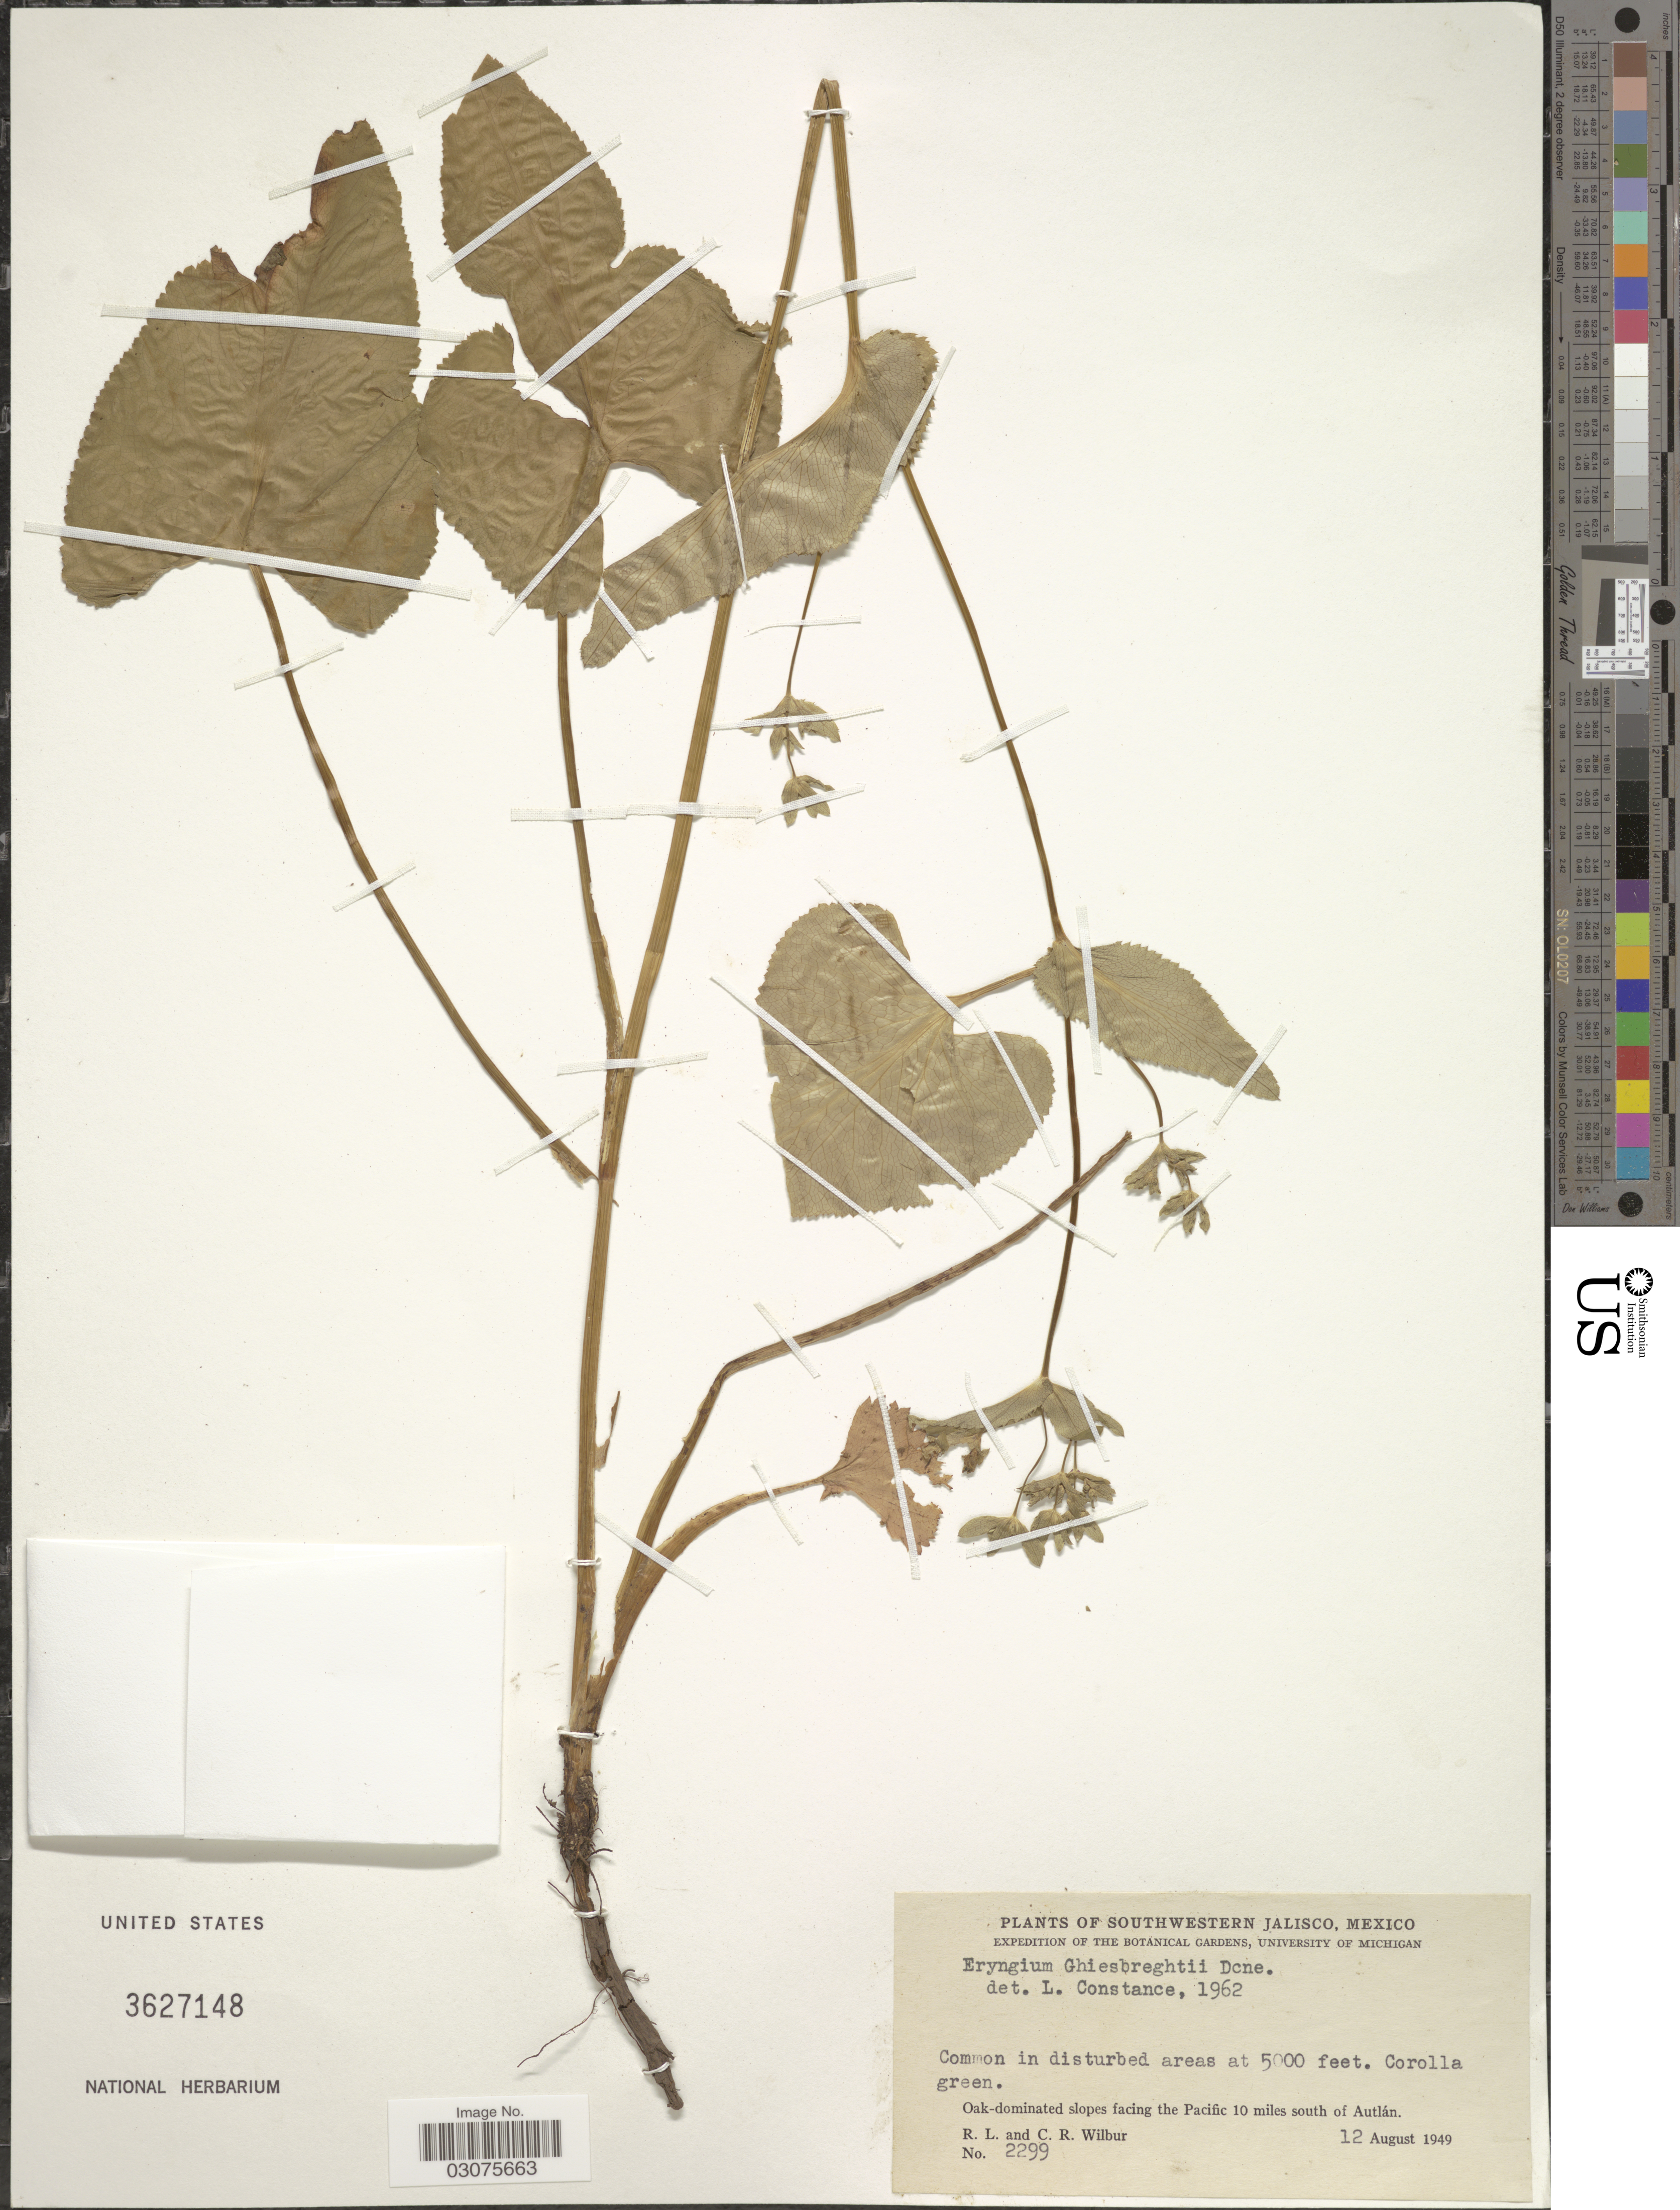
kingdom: Plantae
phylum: Tracheophyta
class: Magnoliopsida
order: Apiales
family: Apiaceae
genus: Eryngium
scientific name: Eryngium ghiesbreghtii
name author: Decne.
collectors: R. L. Wilbur & C. Wilbur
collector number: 2299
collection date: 1949-08-12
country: Mexico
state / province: Jalisco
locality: Southwestern Jalisco. Oak-dominated slopes facing the Pacific 10 miles south of Autlán.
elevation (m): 1524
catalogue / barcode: US 3627148